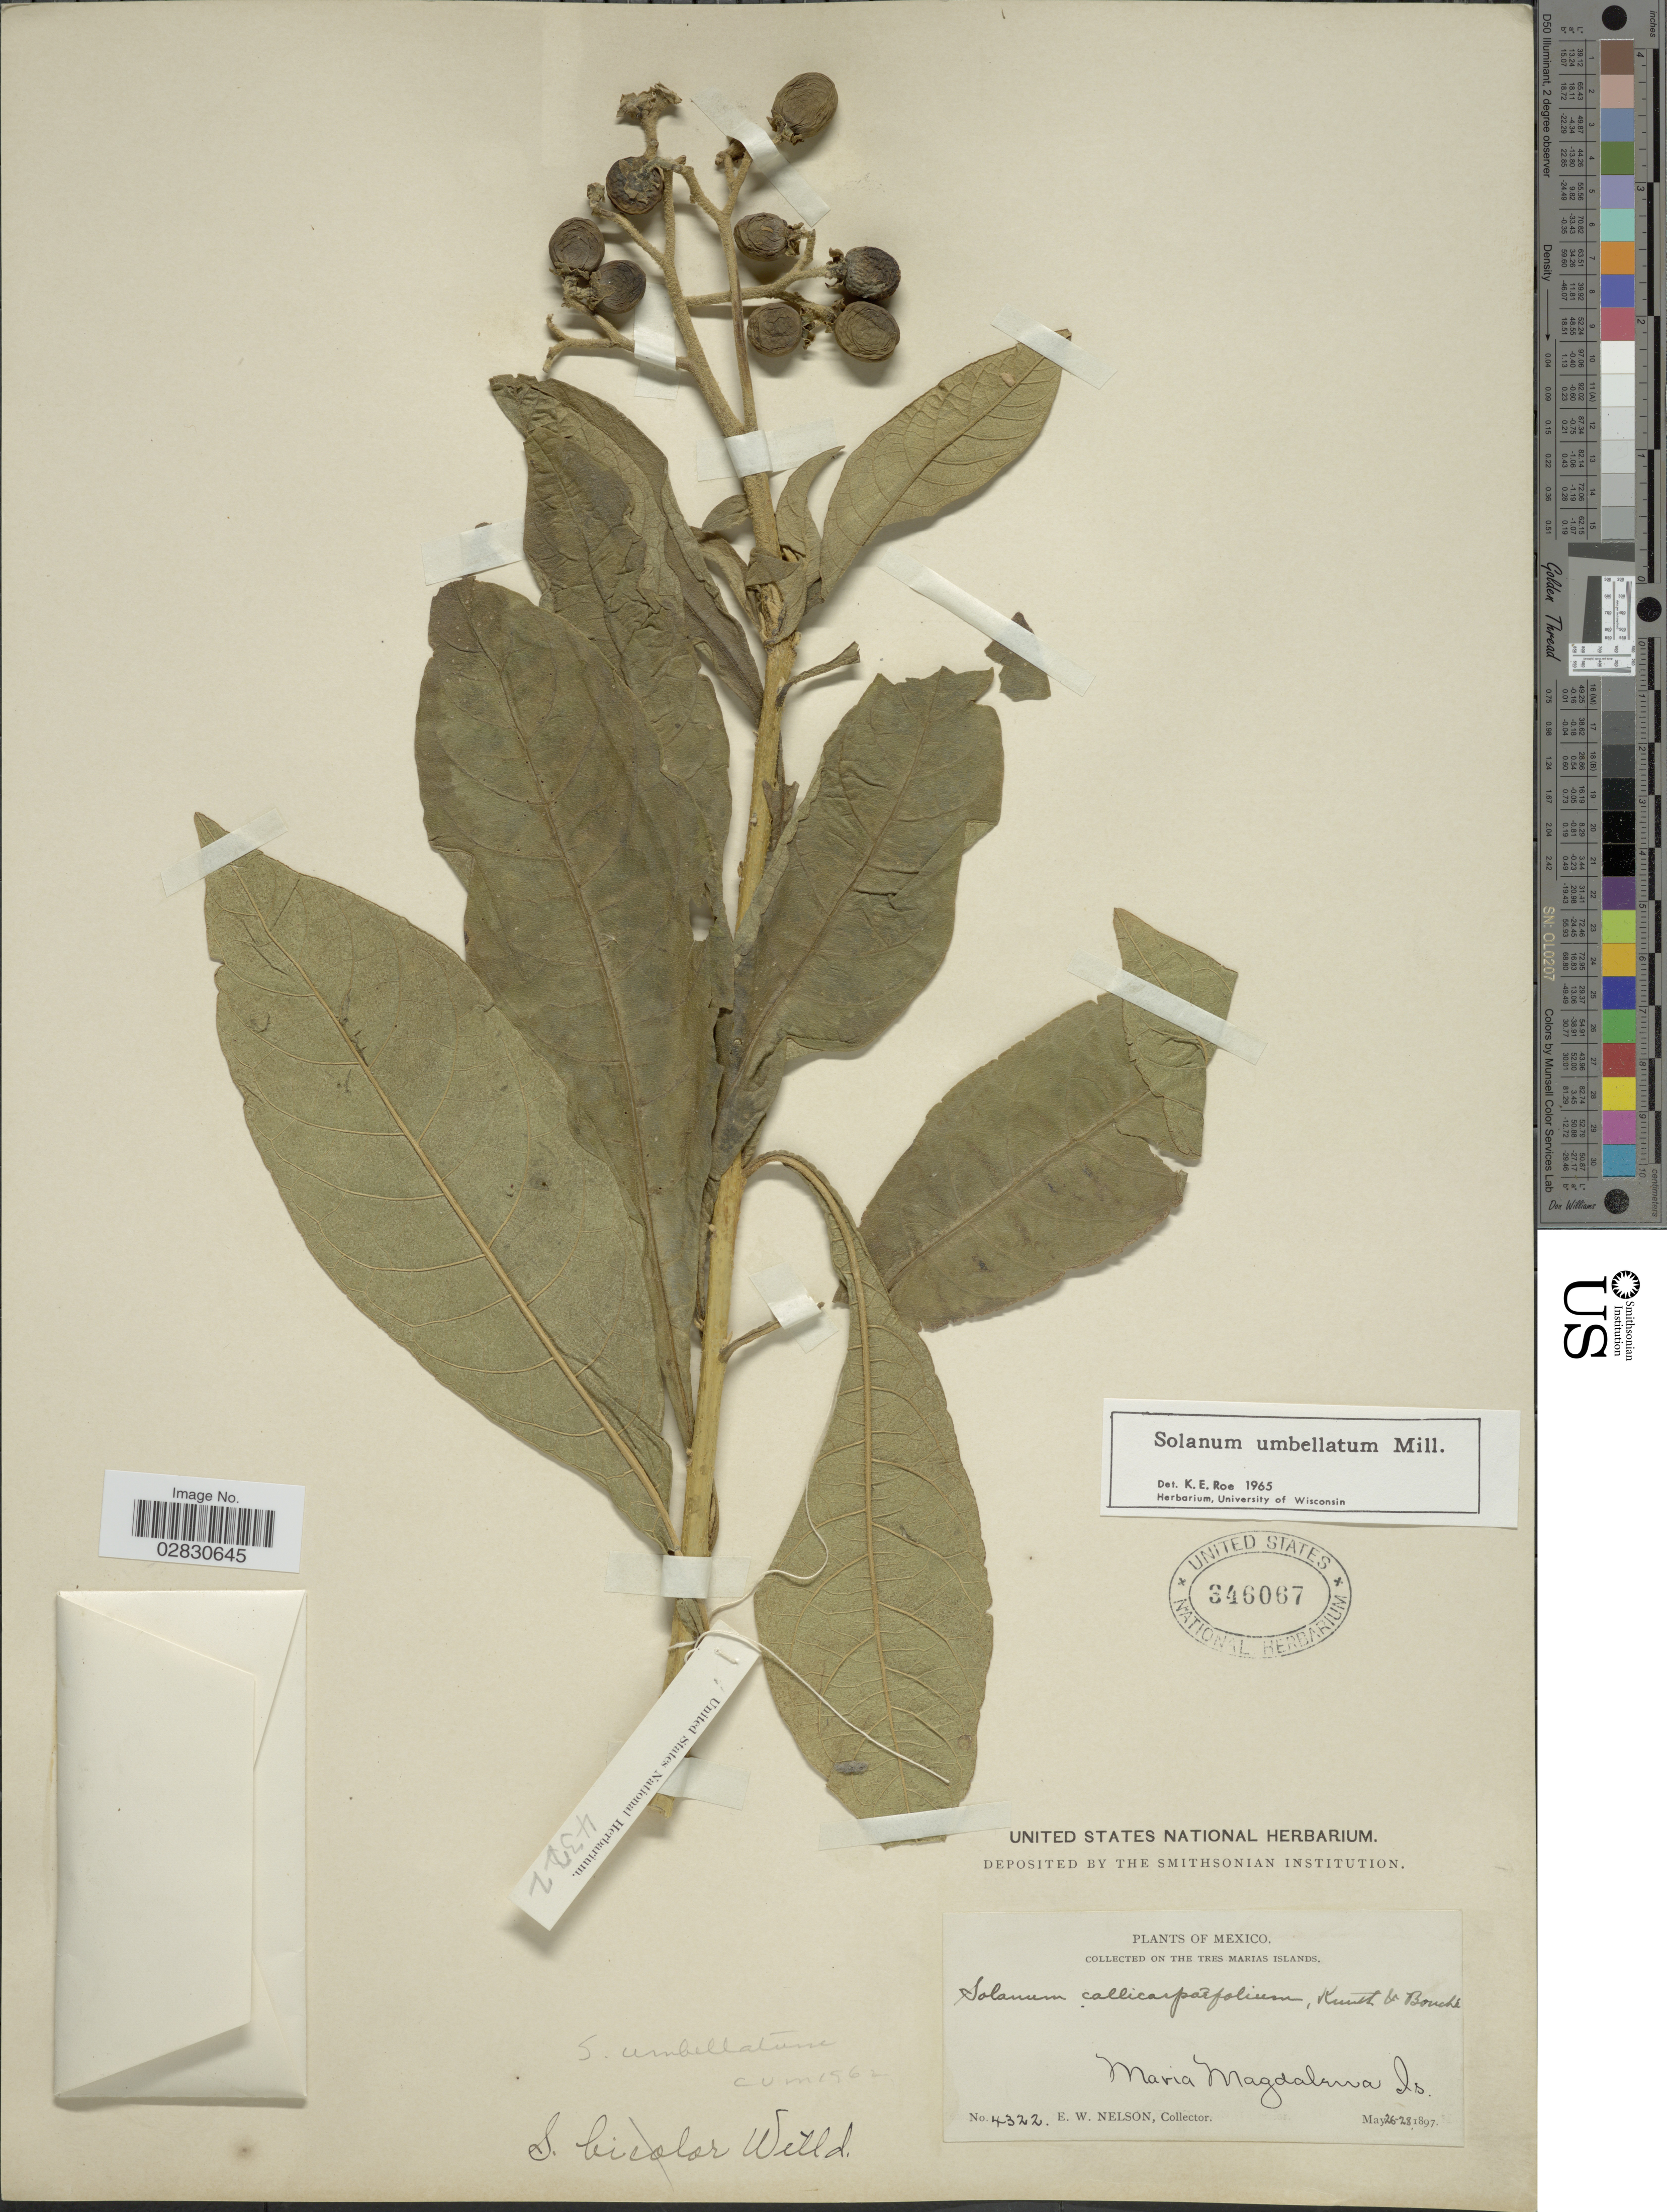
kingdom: Plantae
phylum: Tracheophyta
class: Magnoliopsida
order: Solanales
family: Solanaceae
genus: Solanum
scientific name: Solanum umbellatum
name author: Mill.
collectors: E. W. Nelson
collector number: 4322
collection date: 1897-05-26/1897-05-28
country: Mexico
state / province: Nayarit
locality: On the Tres Marias Islands. Maria Magdalena Is.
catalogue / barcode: US 346067